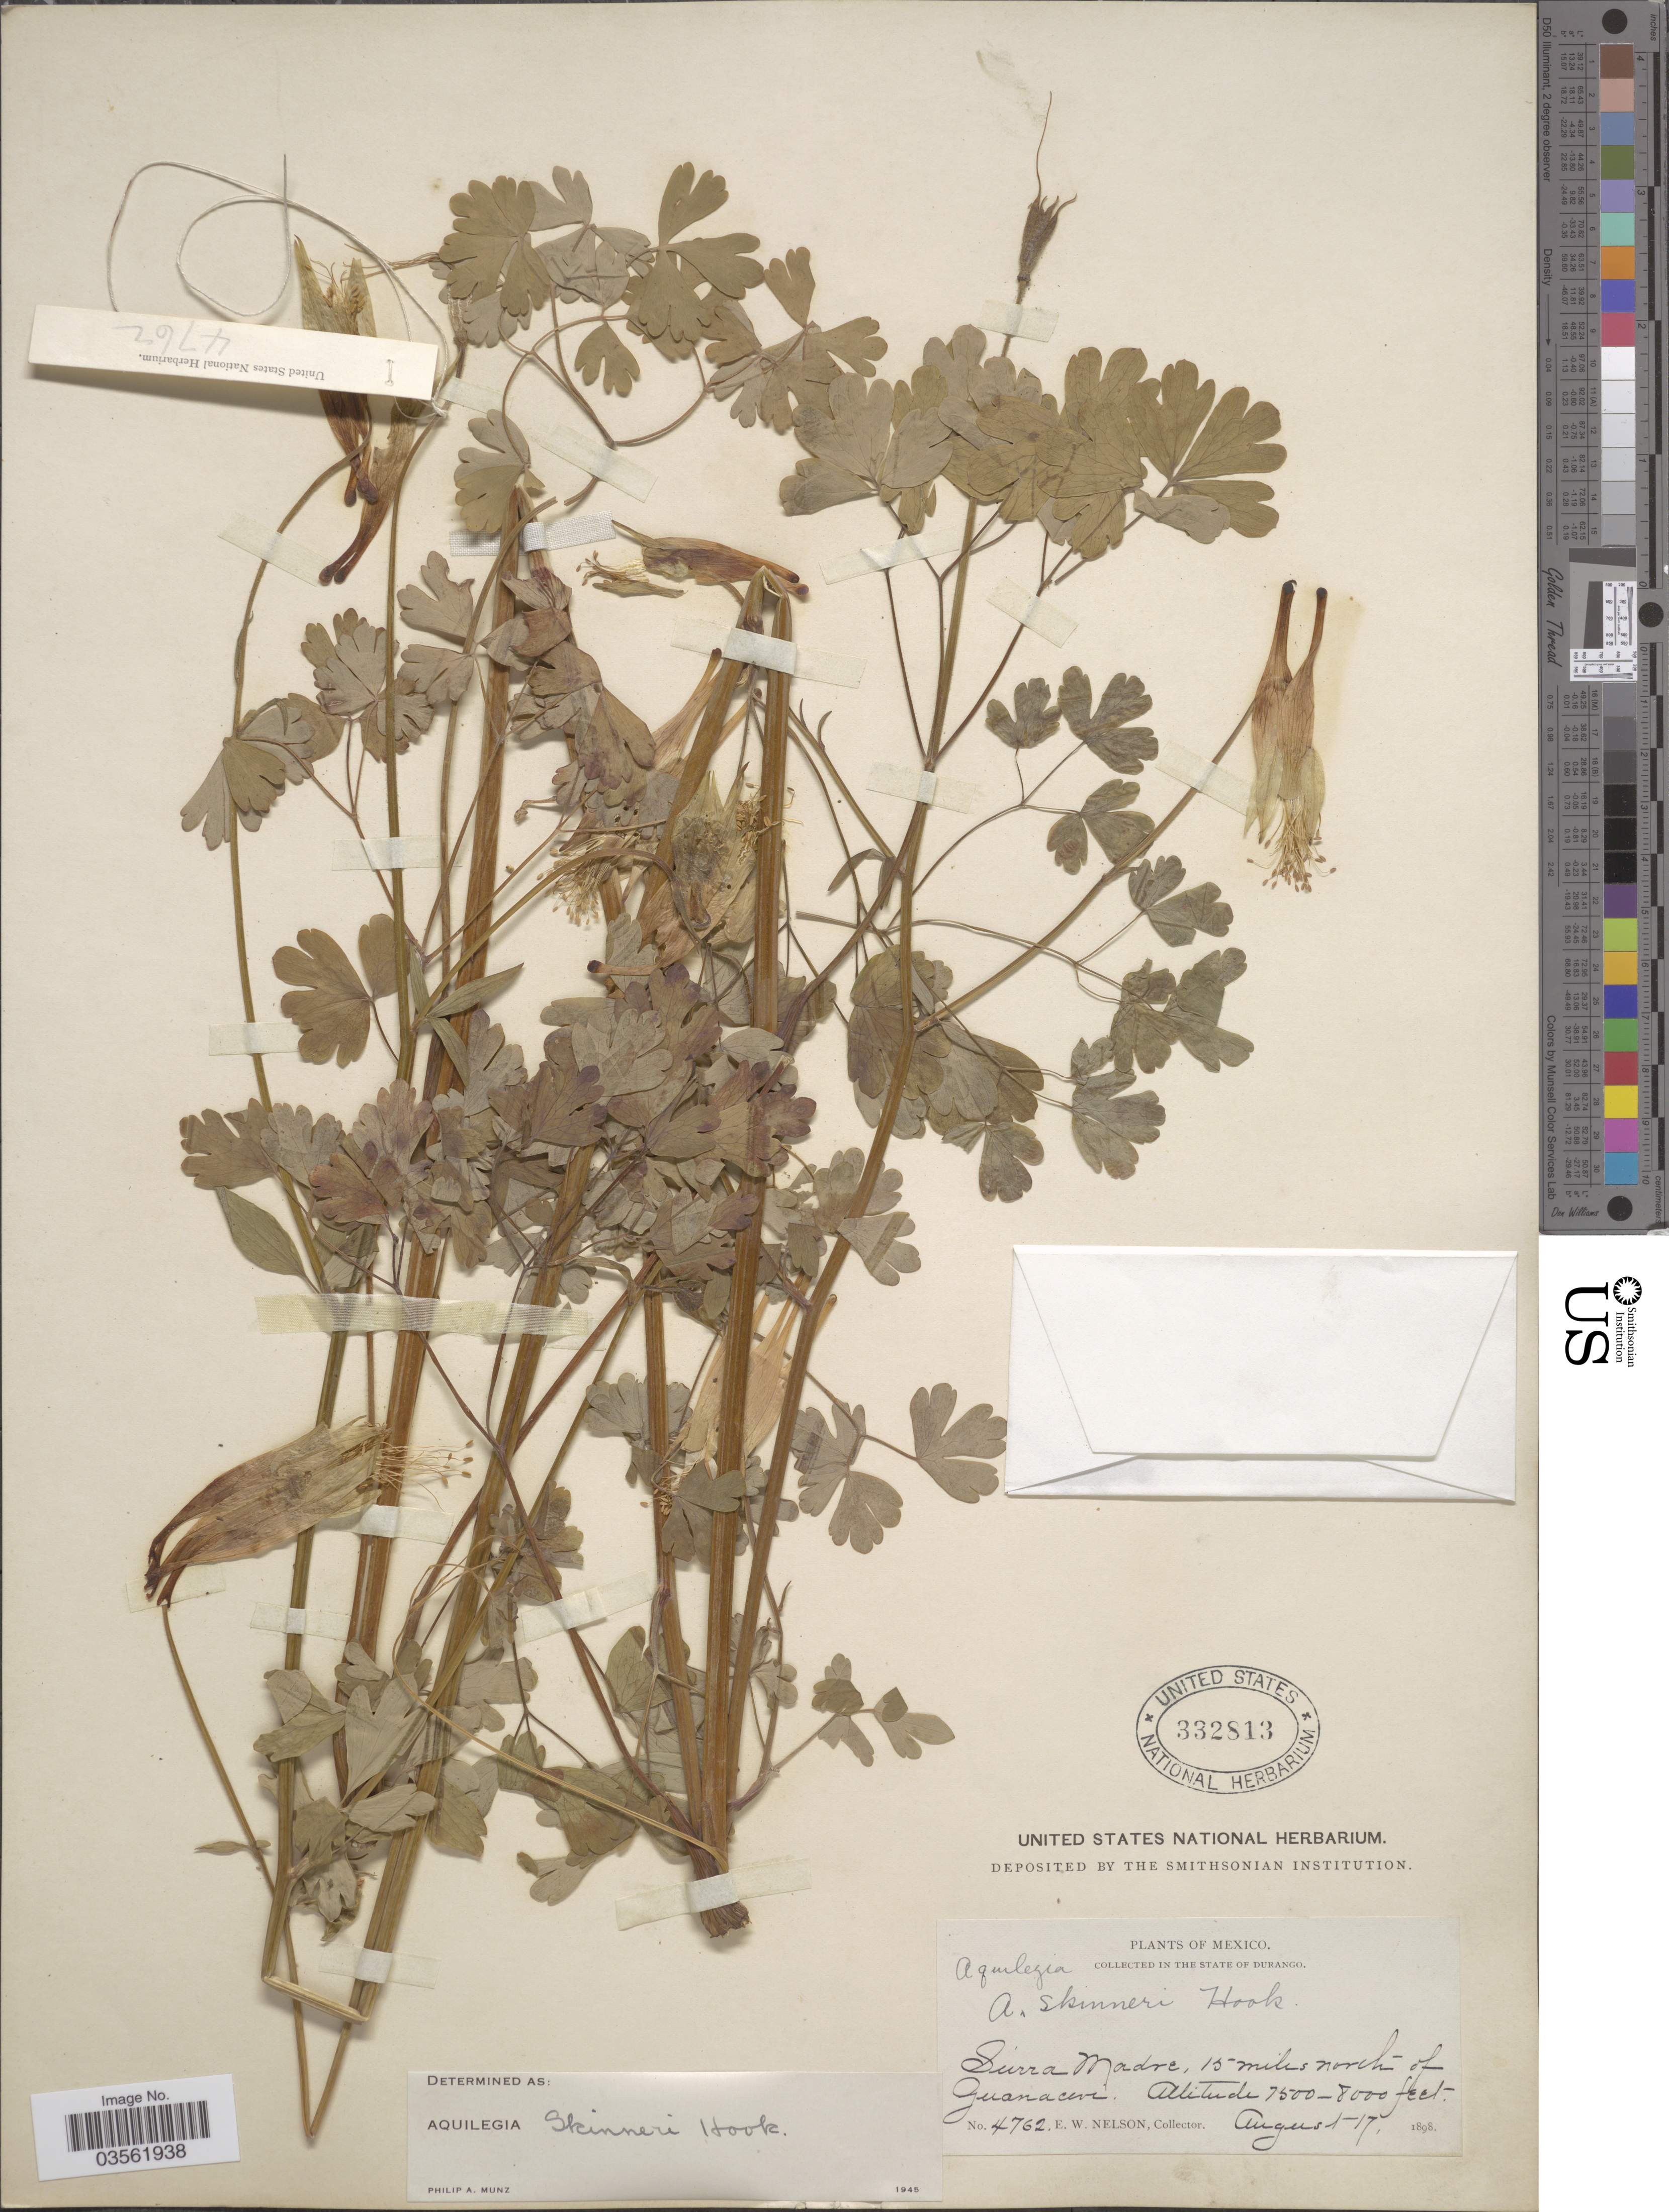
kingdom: Plantae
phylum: Tracheophyta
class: Magnoliopsida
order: Ranunculales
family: Ranunculaceae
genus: Aquilegia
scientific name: Aquilegia skinneri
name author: Hook. f.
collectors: E. W. Nelson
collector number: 4762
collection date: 1898-08-17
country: Mexico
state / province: Durango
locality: Sierra Madre, 15 miles north of Guanacevi.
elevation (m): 2286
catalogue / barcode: US 332813